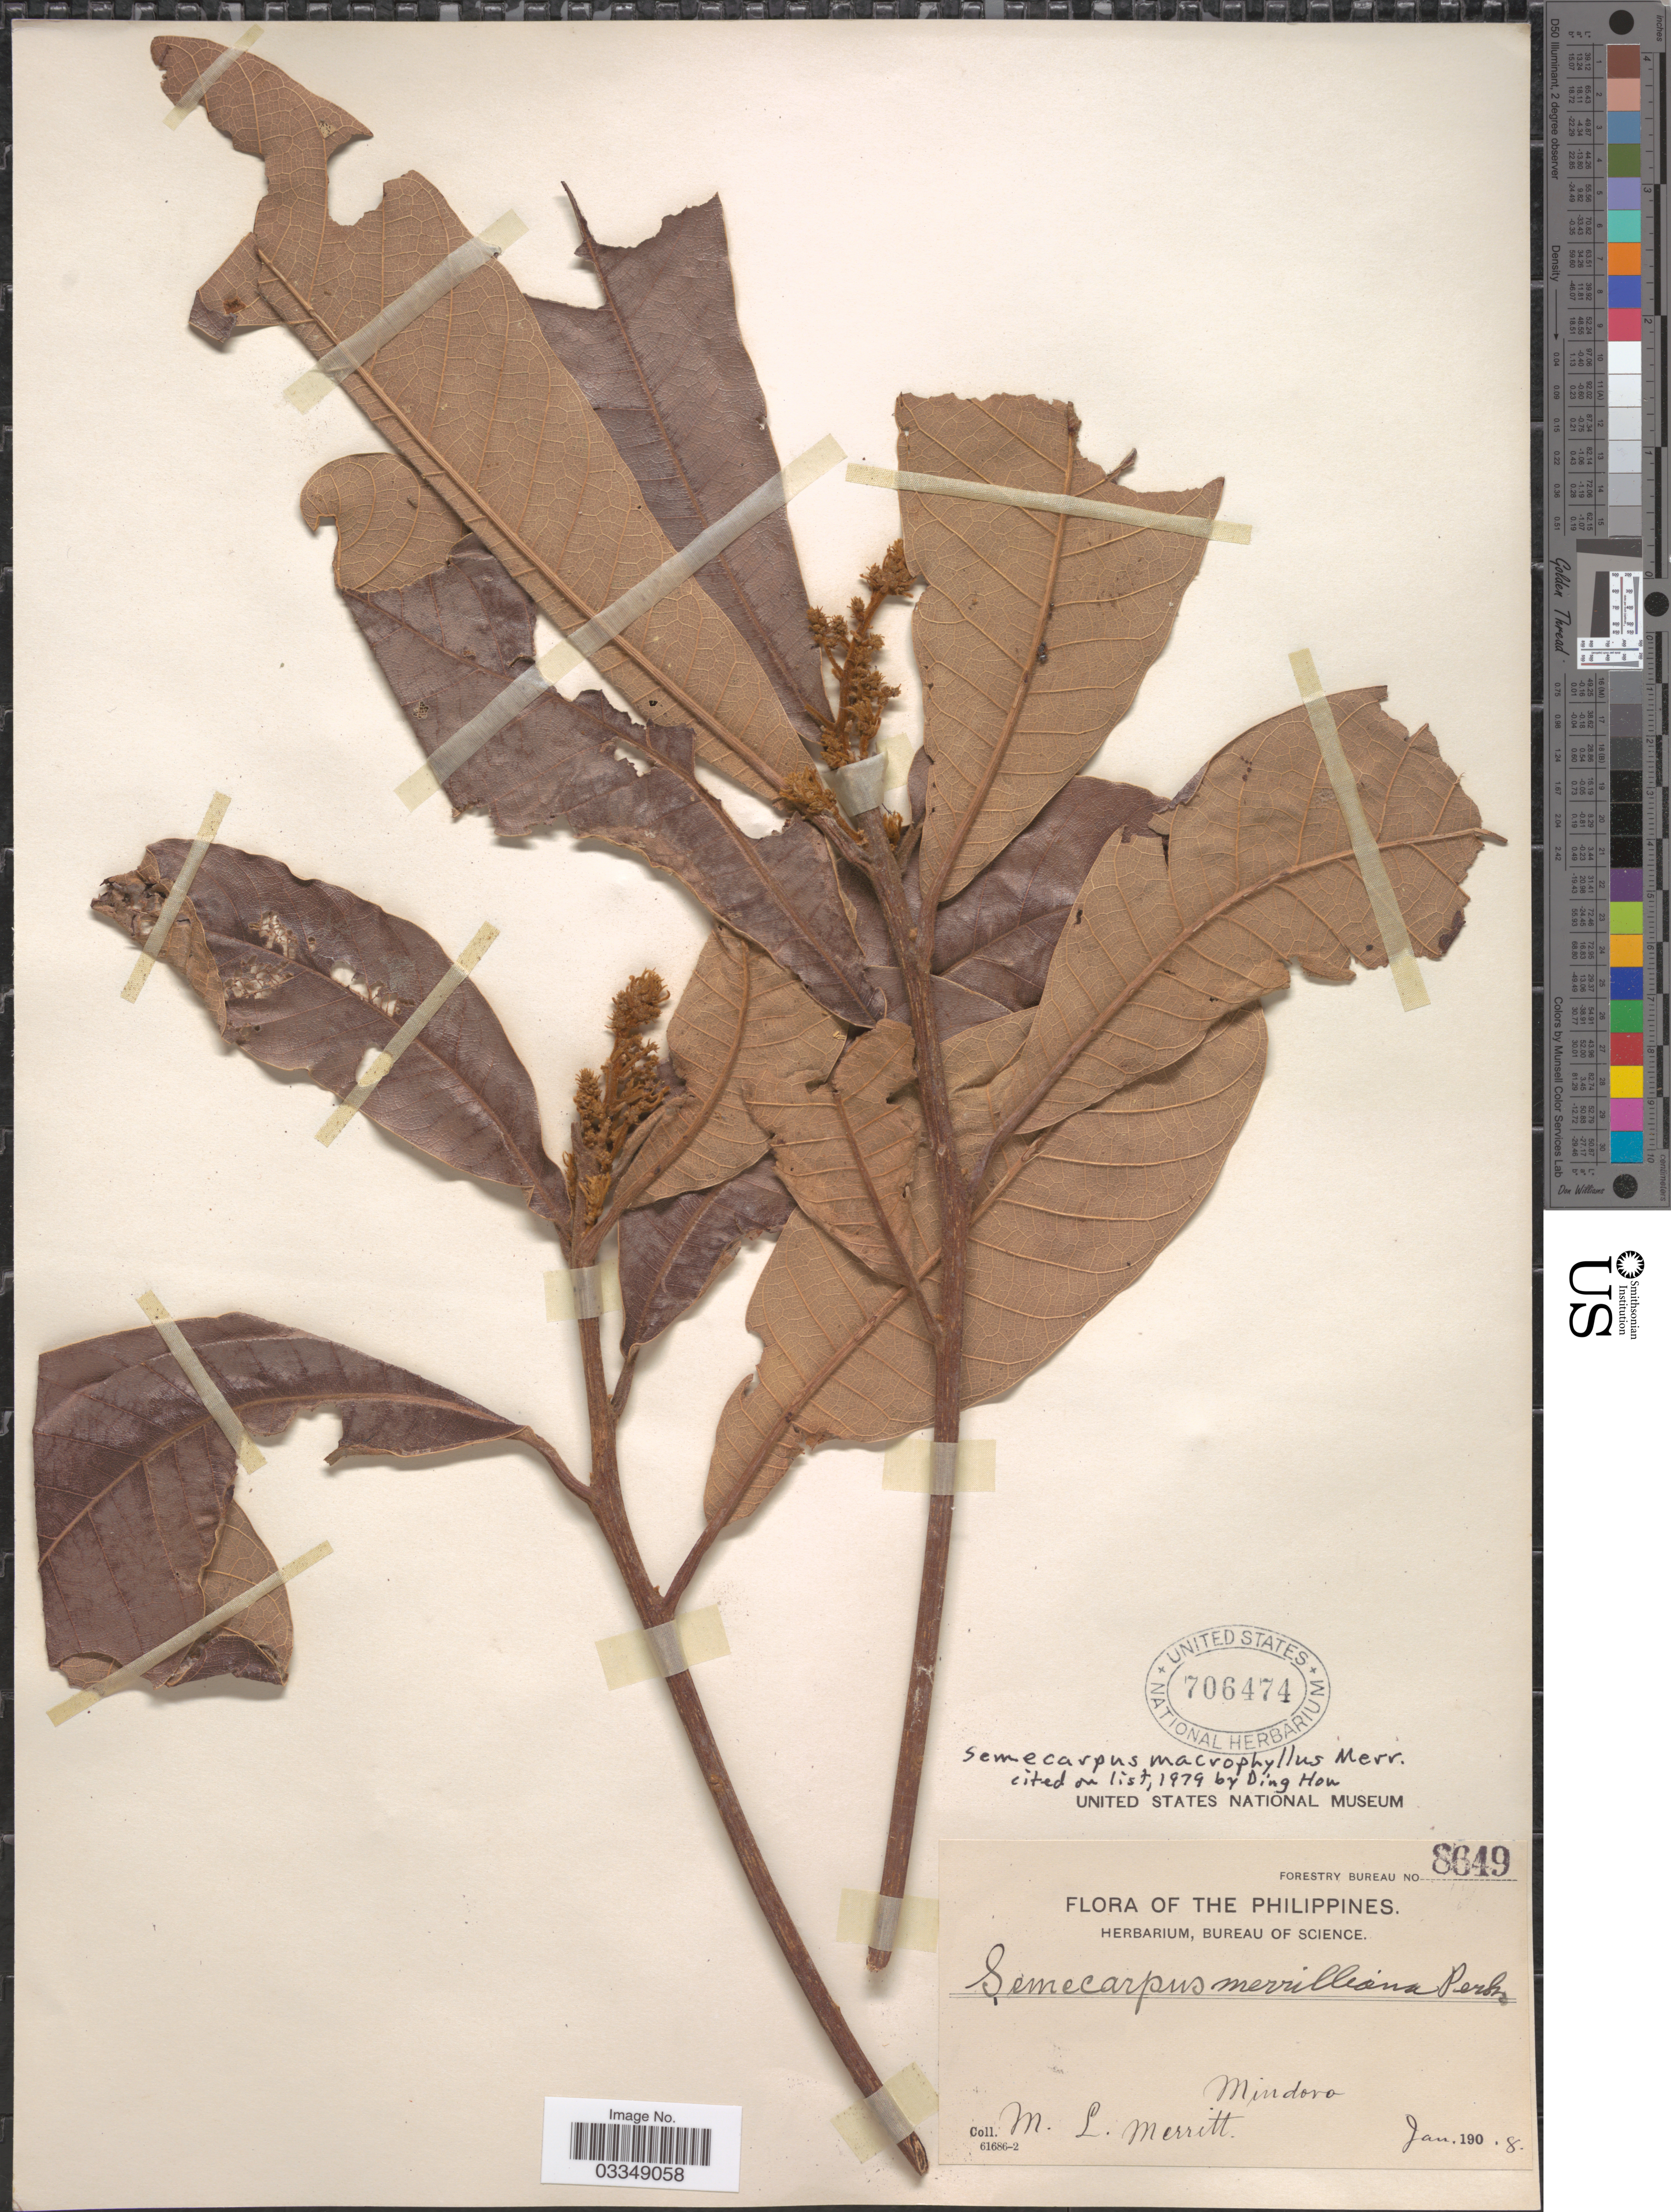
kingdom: Plantae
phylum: Tracheophyta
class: Magnoliopsida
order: Sapindales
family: Anacardiaceae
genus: Semecarpus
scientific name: Semecarpus macrophyllus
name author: Merr.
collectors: M. L. Merritt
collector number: Forestry Bureau 8649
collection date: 1908-01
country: Philippines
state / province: Mimaropa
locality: Mindoro.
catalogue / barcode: US 706474